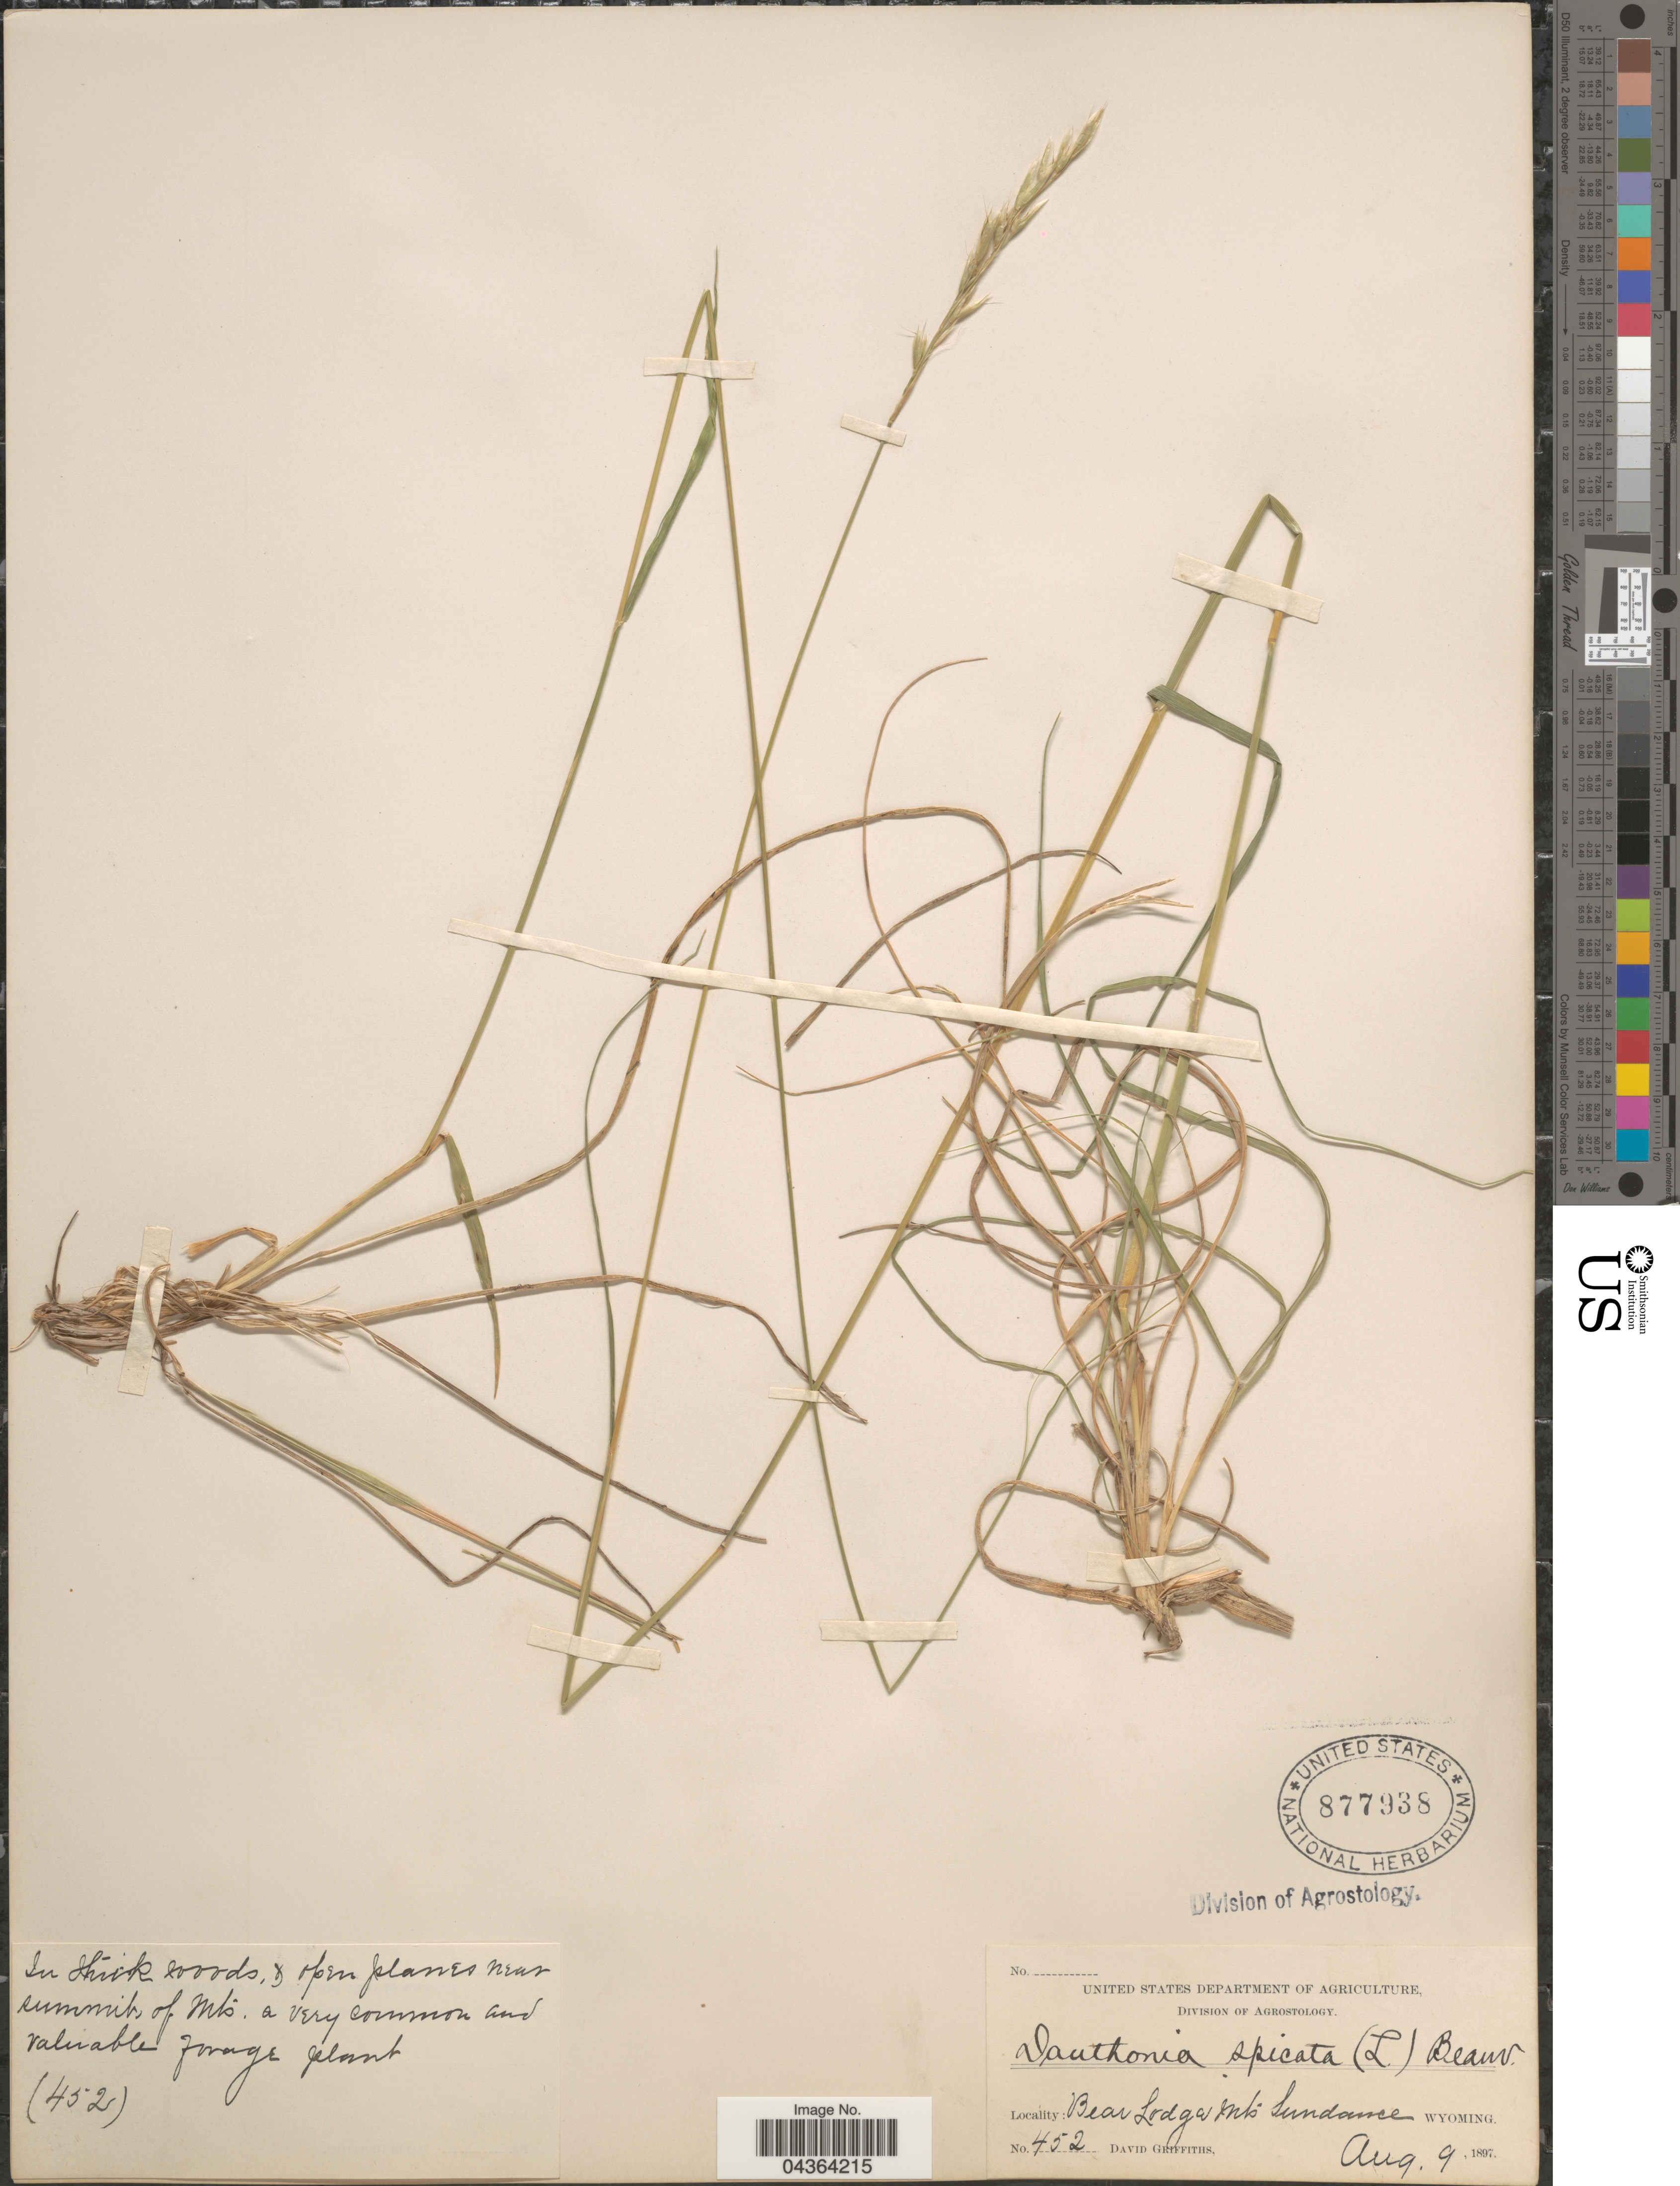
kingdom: Plantae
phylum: Tracheophyta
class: Liliopsida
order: Poales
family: Poaceae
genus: Danthonia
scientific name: Danthonia spicata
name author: (L.) P. Beauv. ex Roem. & Schult.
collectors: D. Griffiths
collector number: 452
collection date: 1897-08-09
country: United States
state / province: Wyoming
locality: Bear Lodge Mts. Sundance.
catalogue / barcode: US 877938